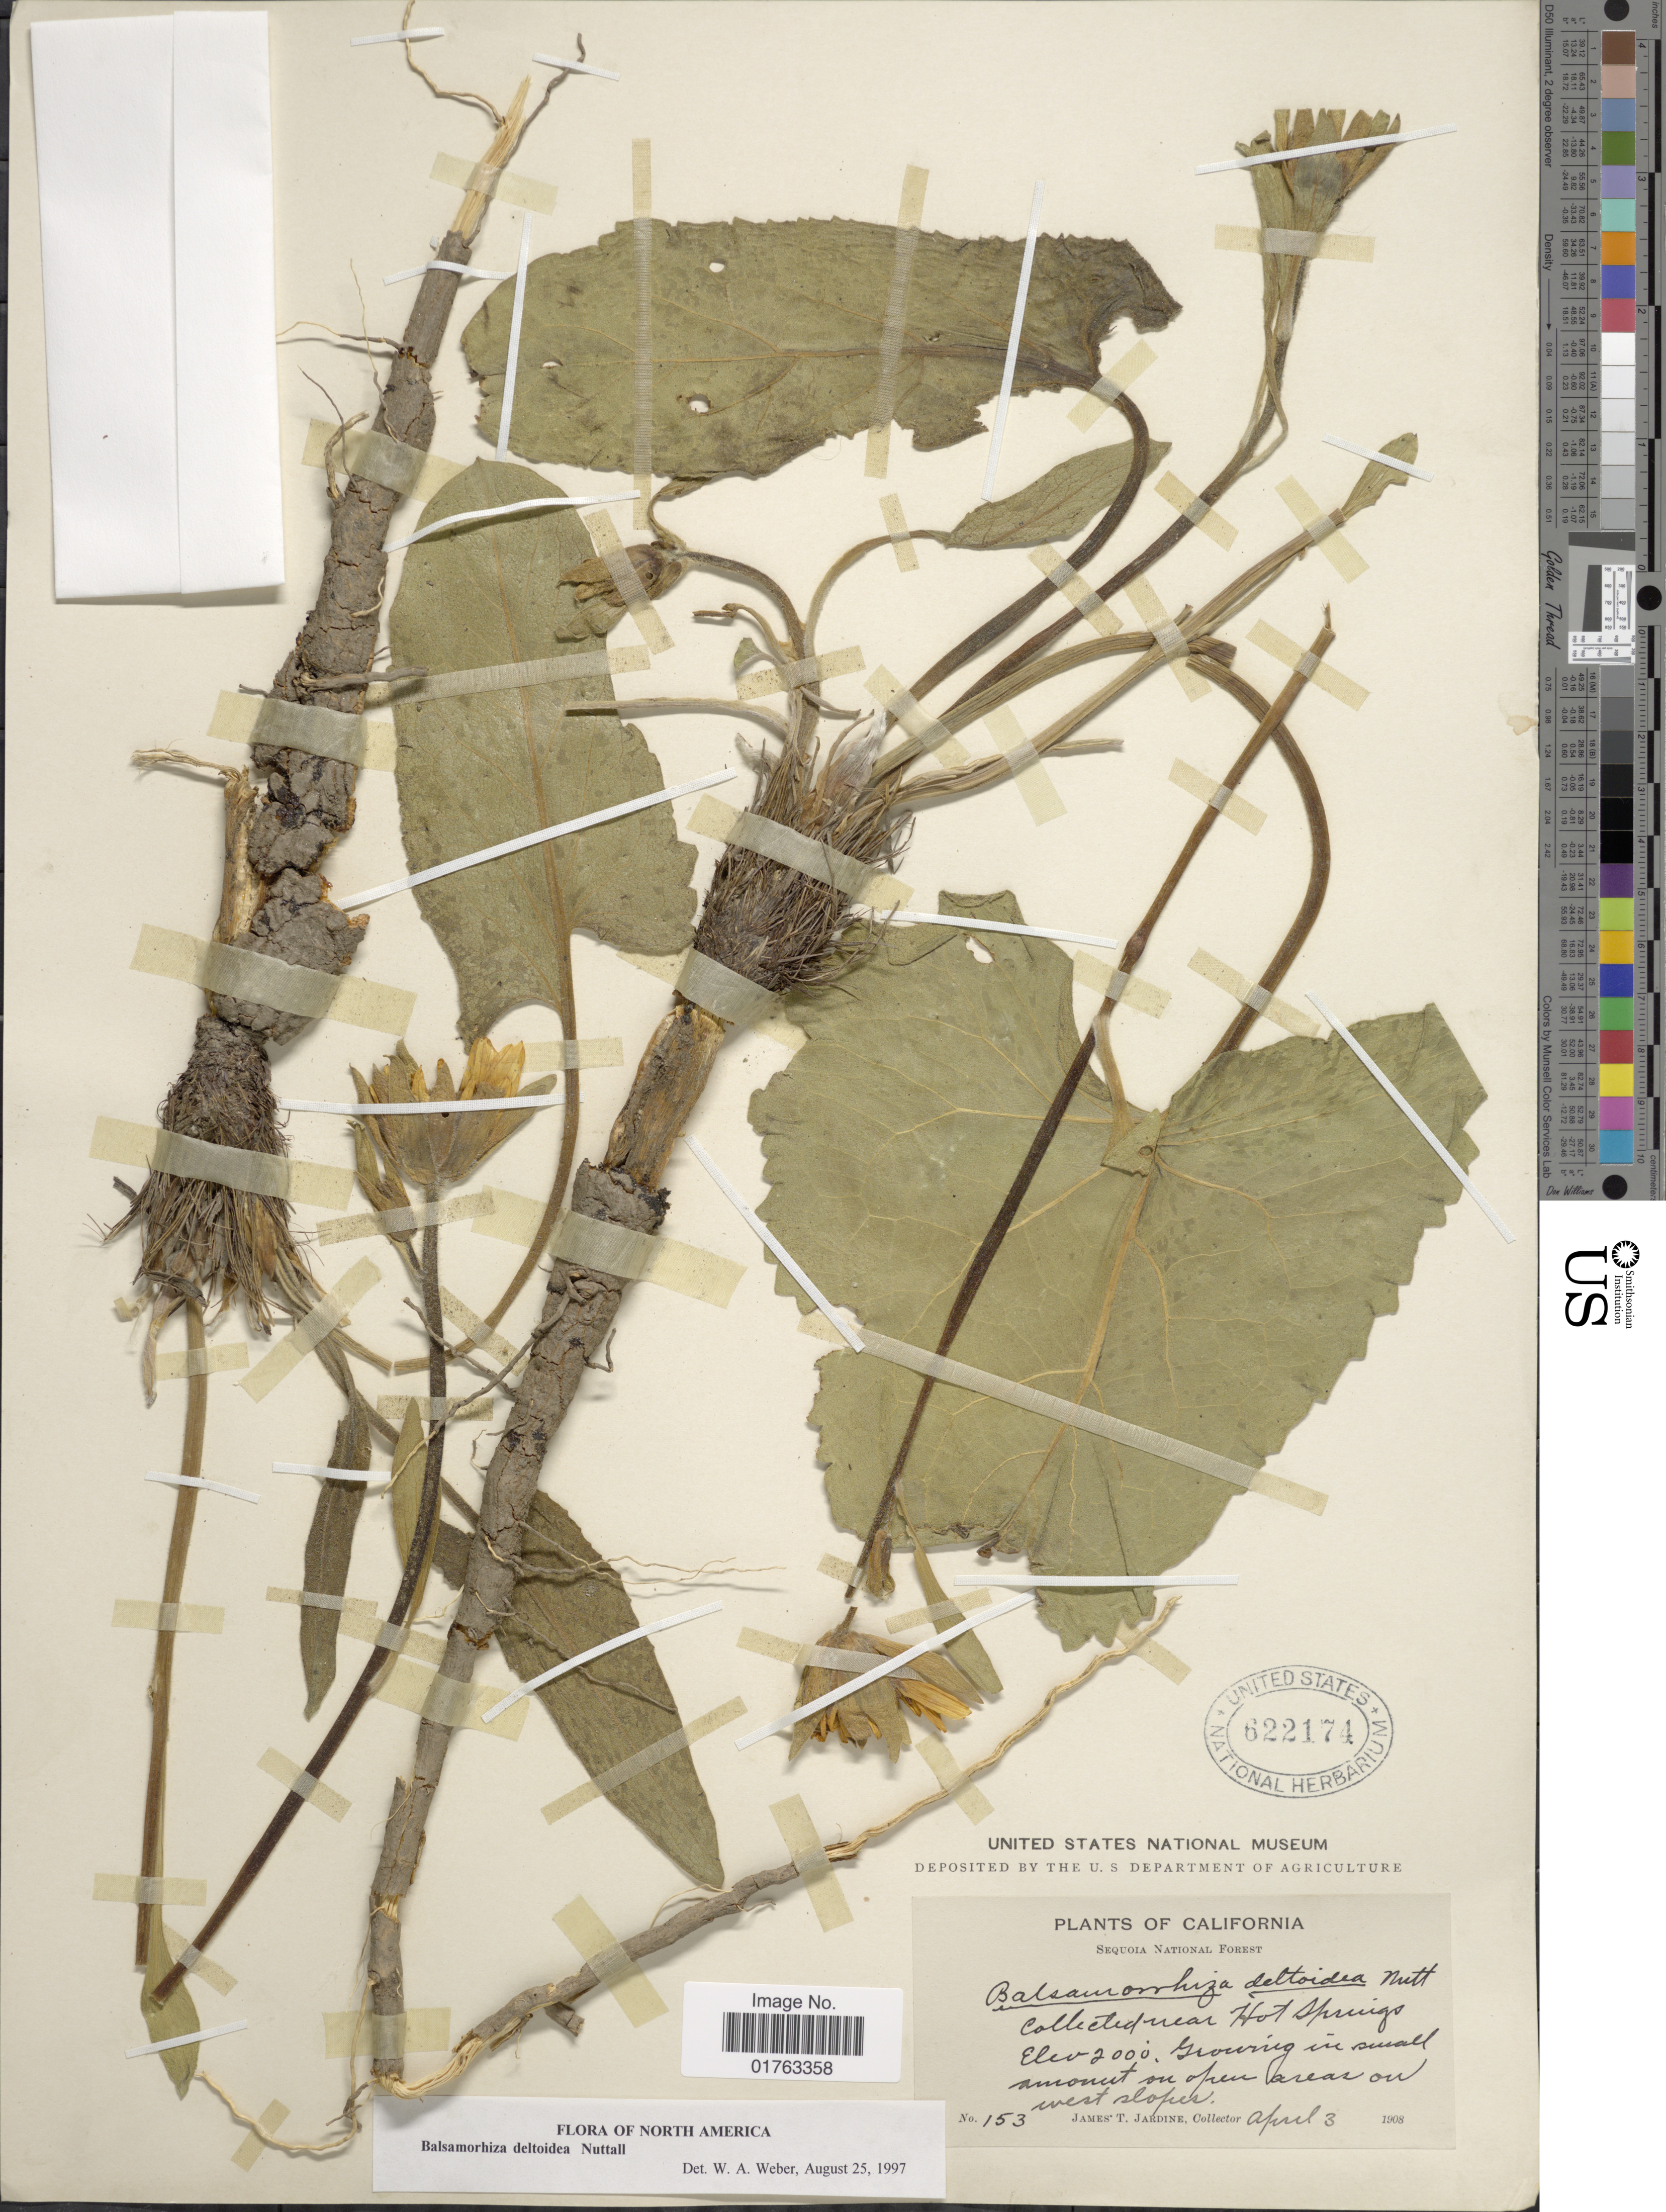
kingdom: Plantae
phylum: Tracheophyta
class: Magnoliopsida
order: Asterales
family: Asteraceae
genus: Balsamorhiza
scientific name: Balsamorhiza deltoidea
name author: Nutt.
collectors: J. T. Jardine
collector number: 153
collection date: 1908-04-03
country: United States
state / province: California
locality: Near Hot Springs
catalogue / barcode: US 622174